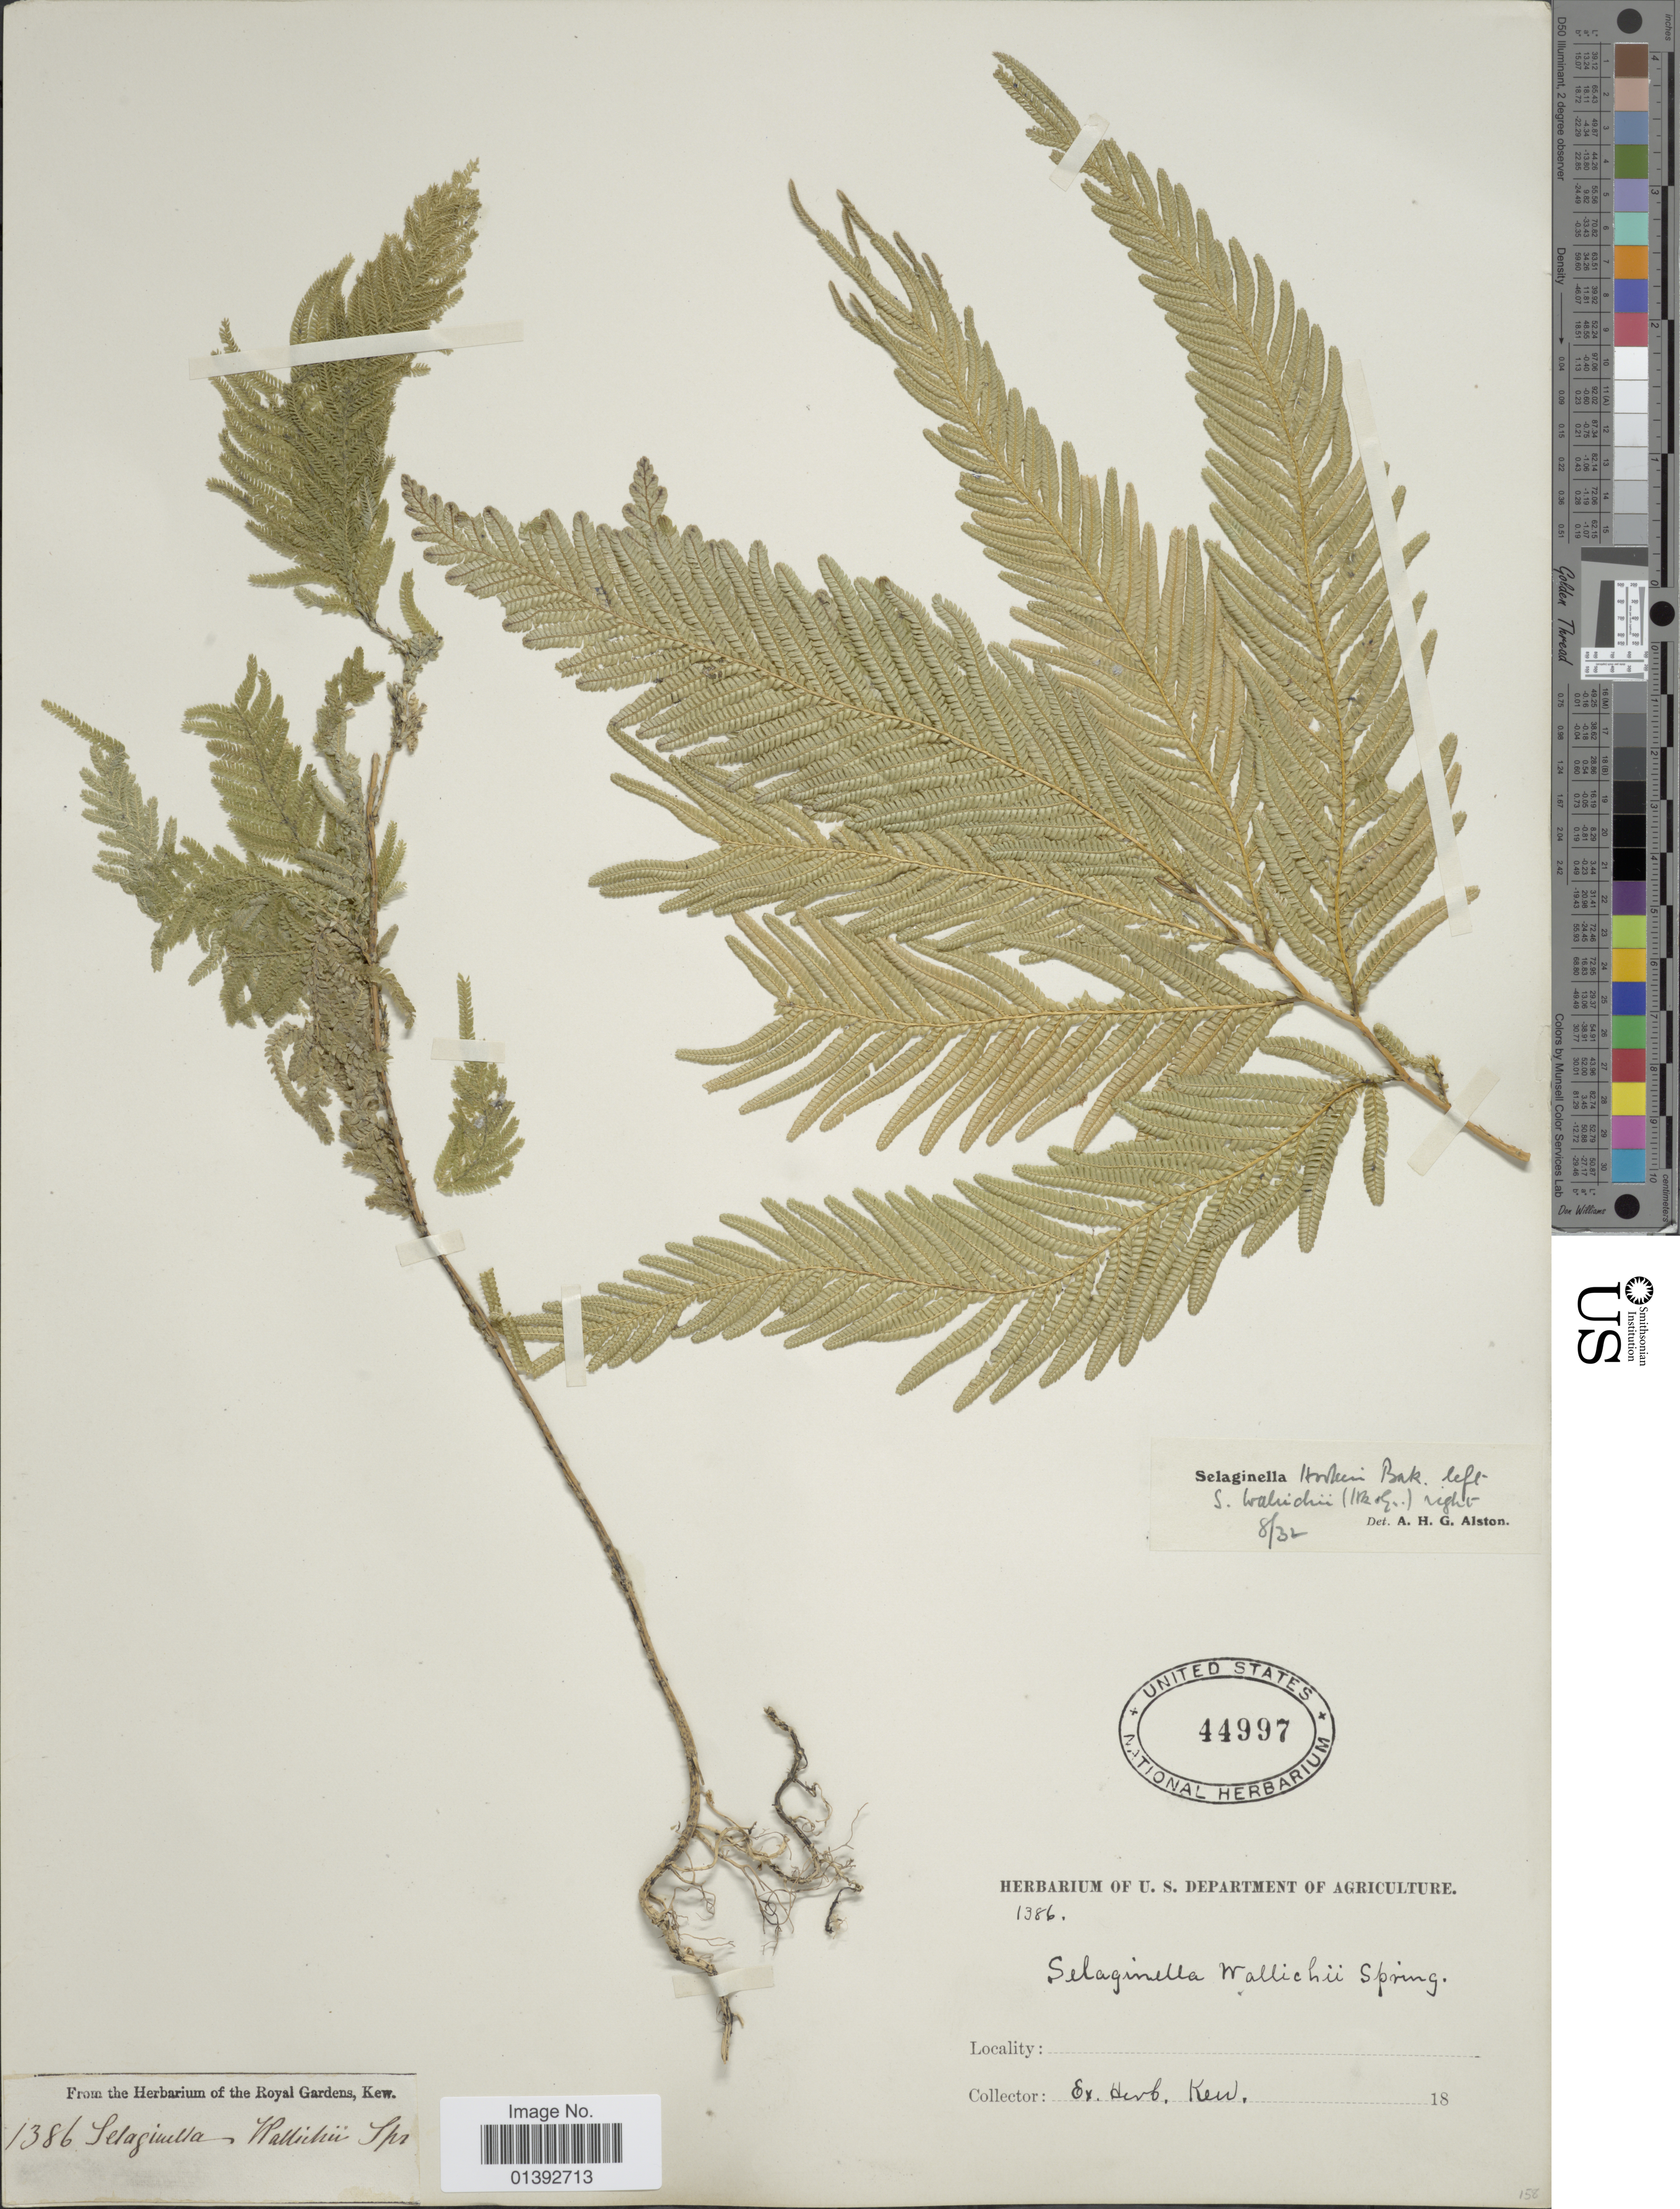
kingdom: Plantae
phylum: Tracheophyta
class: Lycopodiopsida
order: Selaginellales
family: Selaginellaceae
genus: Selaginella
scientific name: Selaginella hookeri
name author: Baker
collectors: Kew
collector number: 1386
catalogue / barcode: US 44997